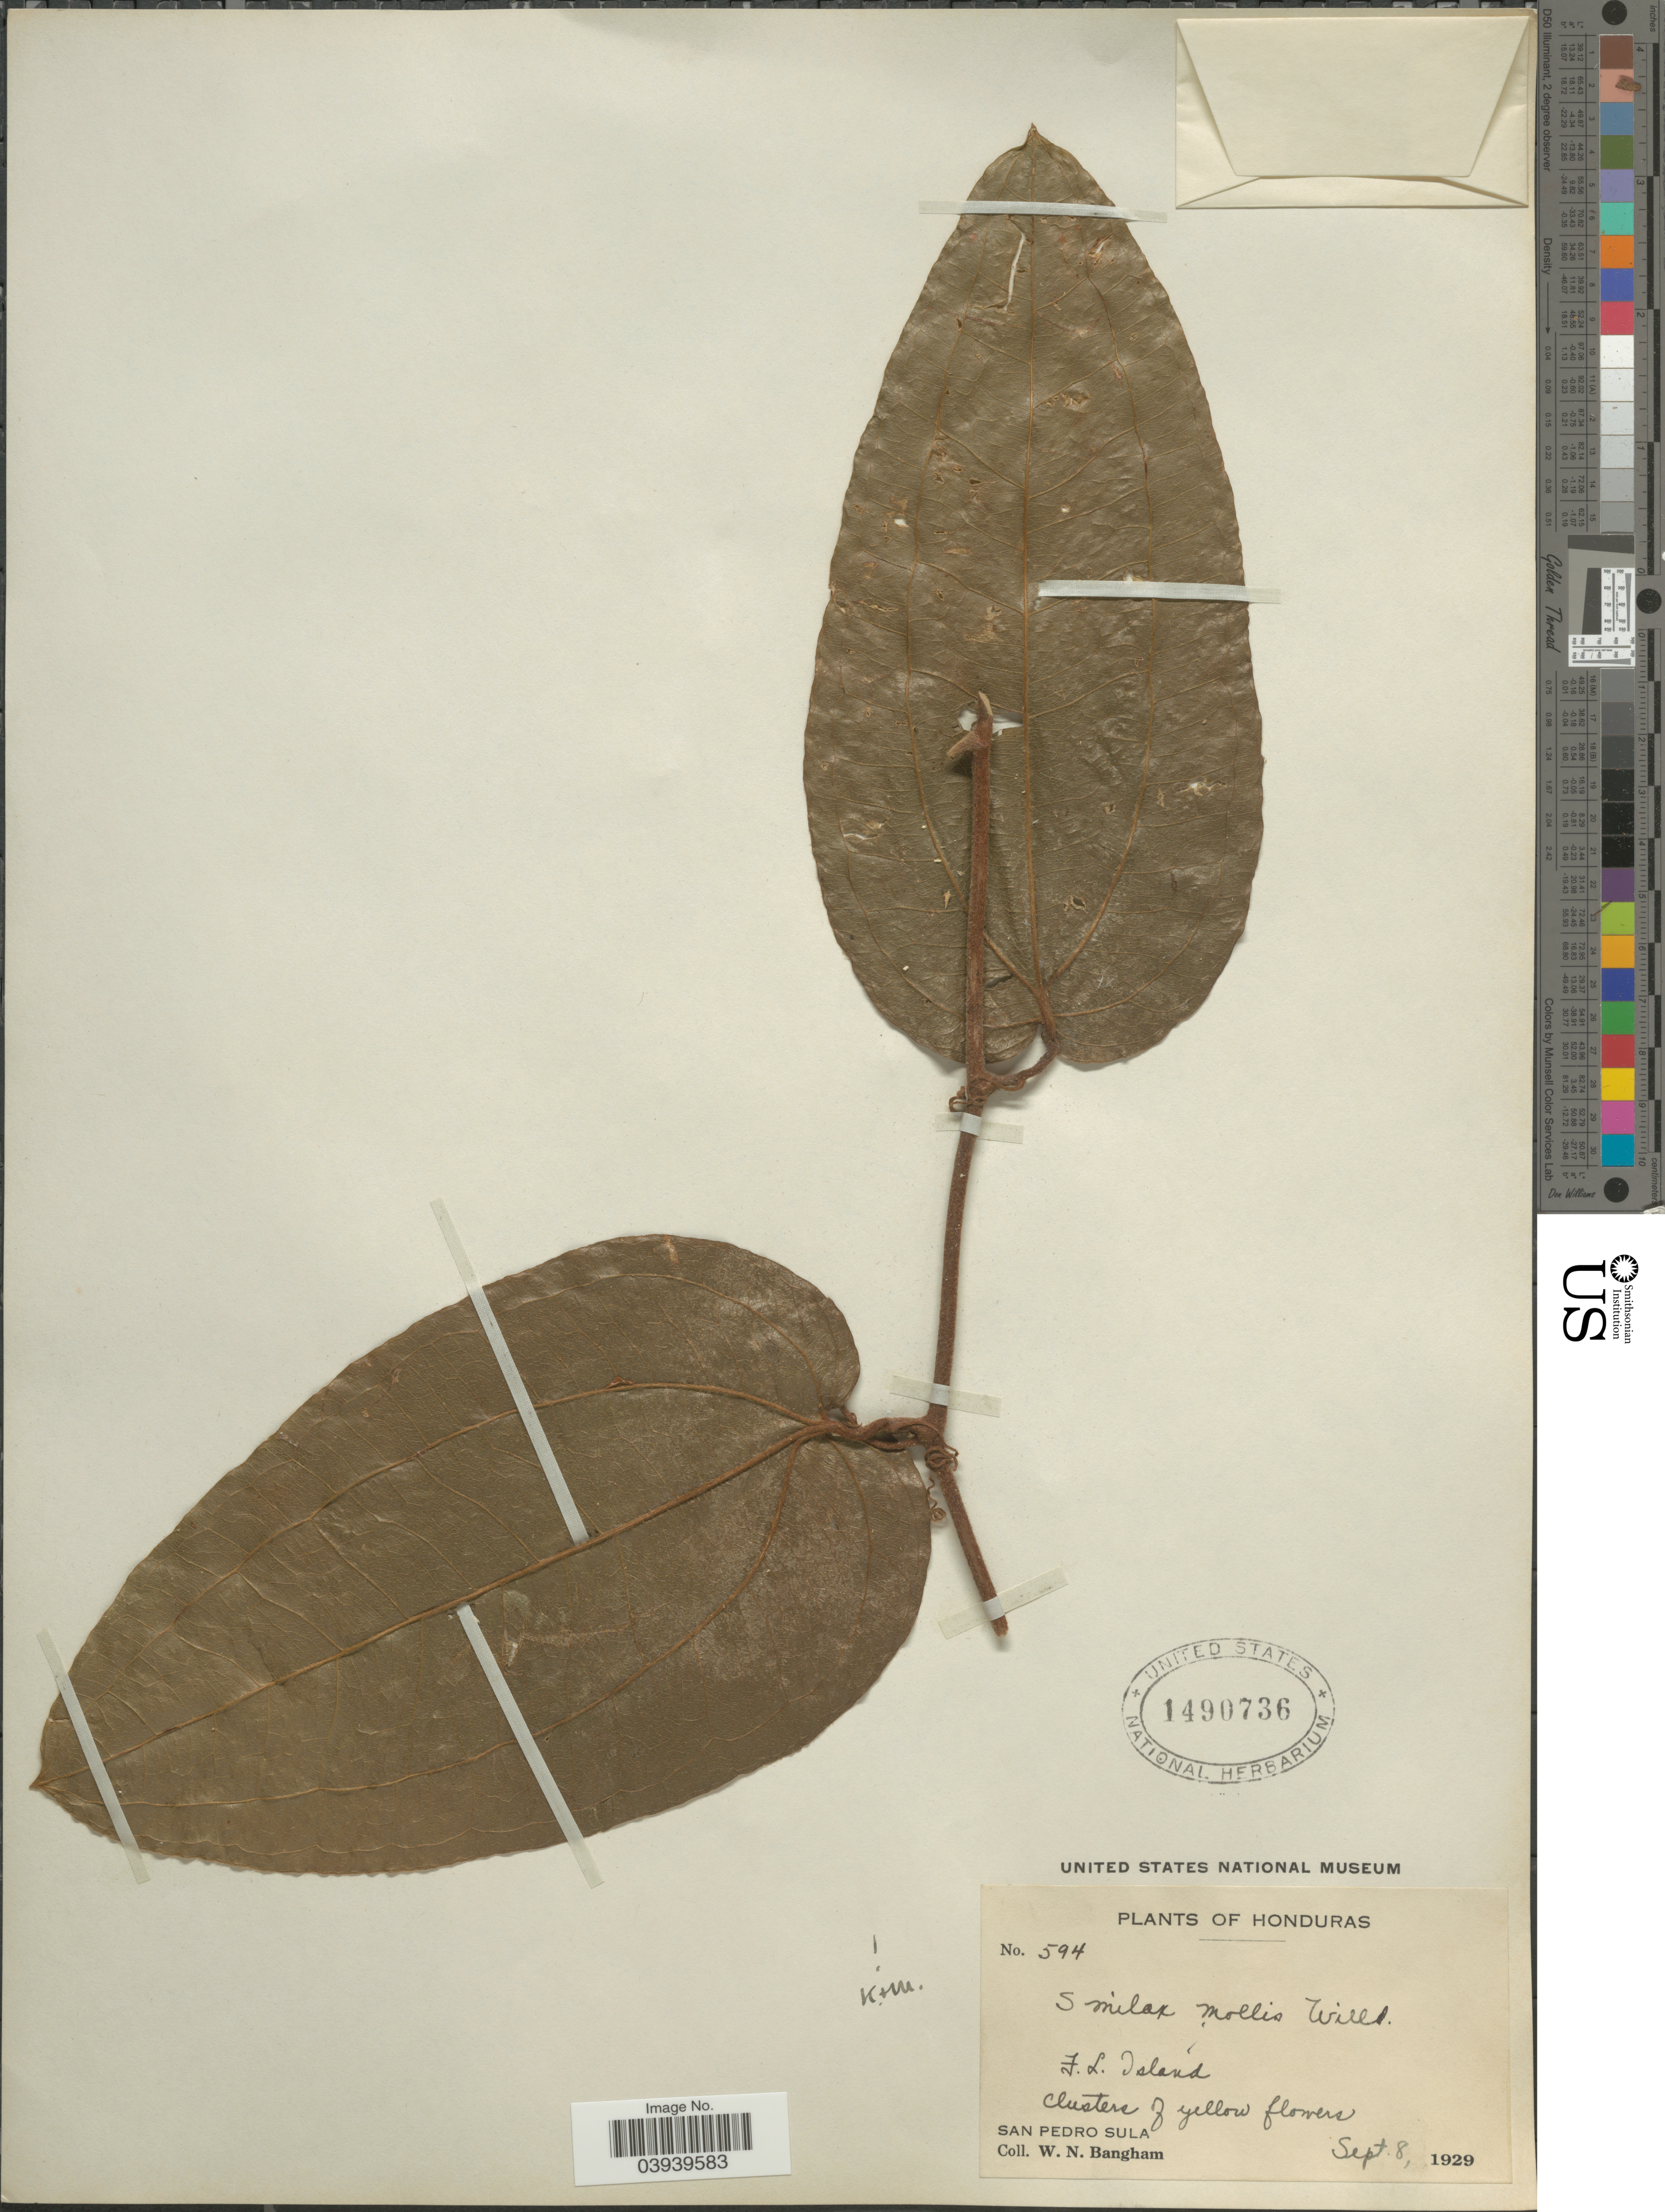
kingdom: Plantae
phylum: Tracheophyta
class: Liliopsida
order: Liliales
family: Smilacaceae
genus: Smilax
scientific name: Smilax mollis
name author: Humb. & Bonpl. ex Willd.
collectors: W. Bangham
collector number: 594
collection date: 1929-09-08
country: Honduras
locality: F. L. Island. San Pedro Sula.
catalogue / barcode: US 1490736